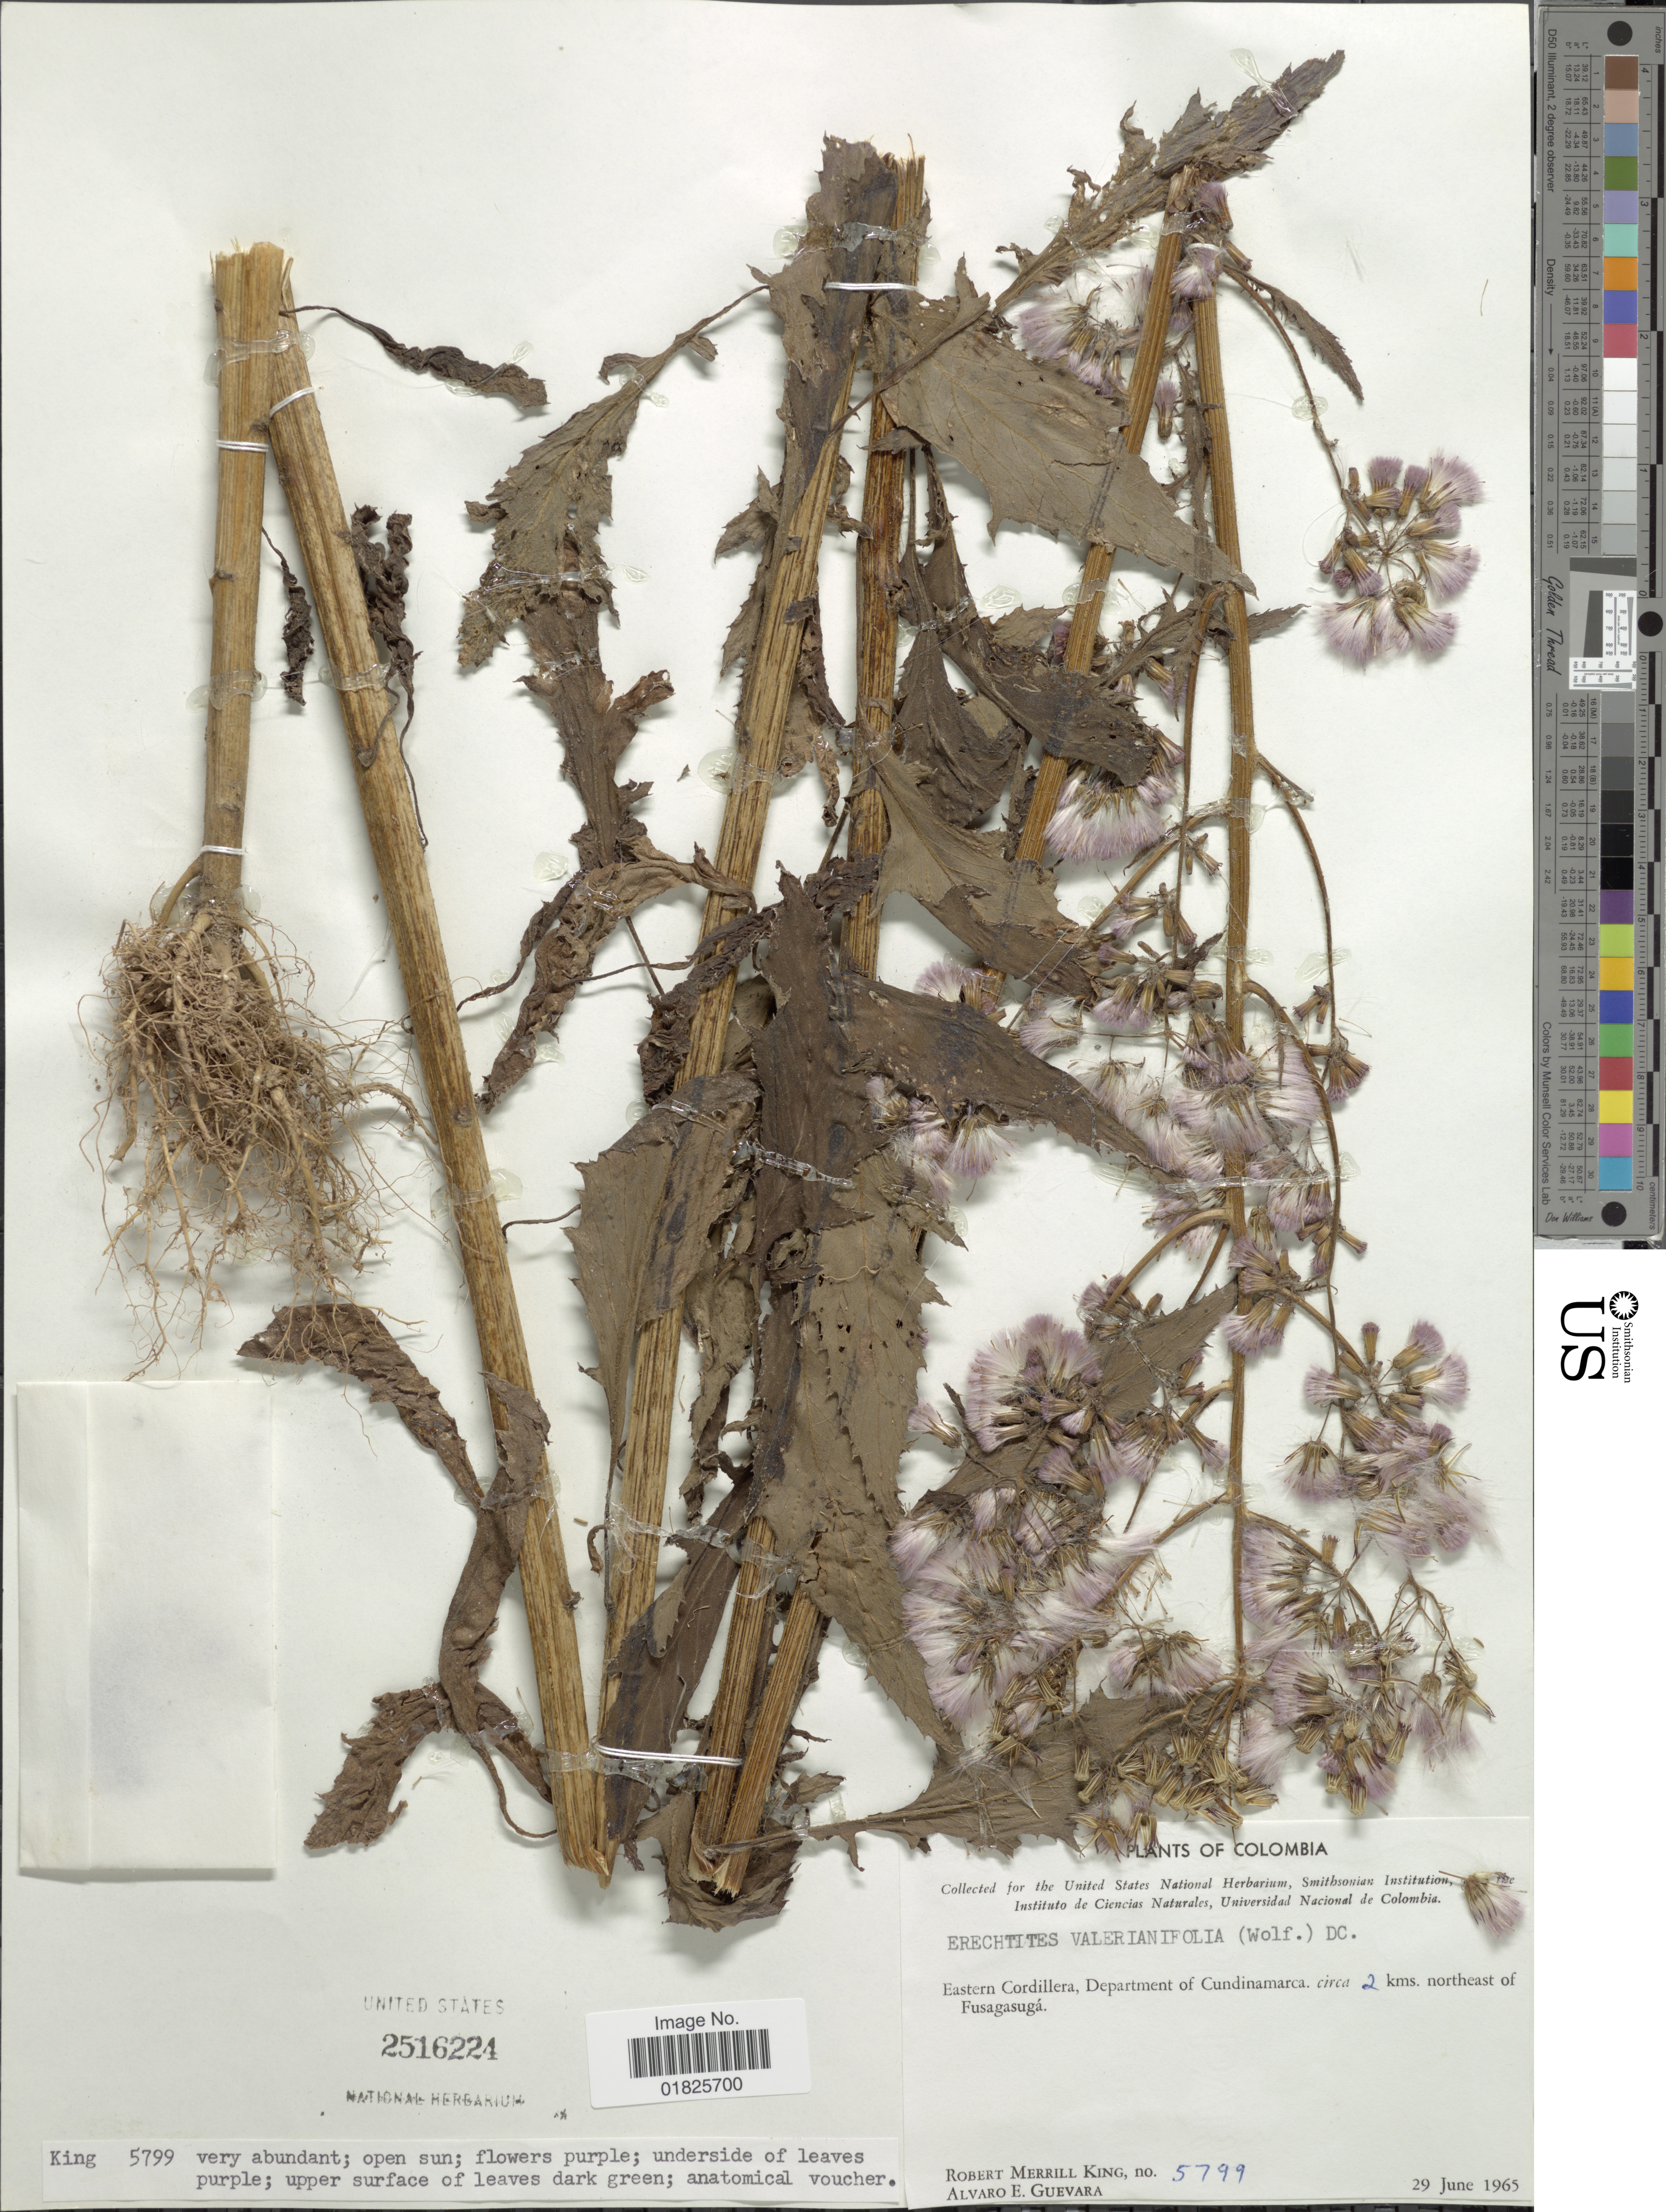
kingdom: Plantae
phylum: Tracheophyta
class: Magnoliopsida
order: Asterales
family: Asteraceae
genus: Erechtites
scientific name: Erechtites valerianifolius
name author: (Link ex Spreng.) DC.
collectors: R. M. King & A. E. Guevara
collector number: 5799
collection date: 1965-06-29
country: Colombia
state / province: Cundinamarca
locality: Eastern Cordillera, circa 2 kms. northeast of Fusagasuga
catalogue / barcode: US 2516224